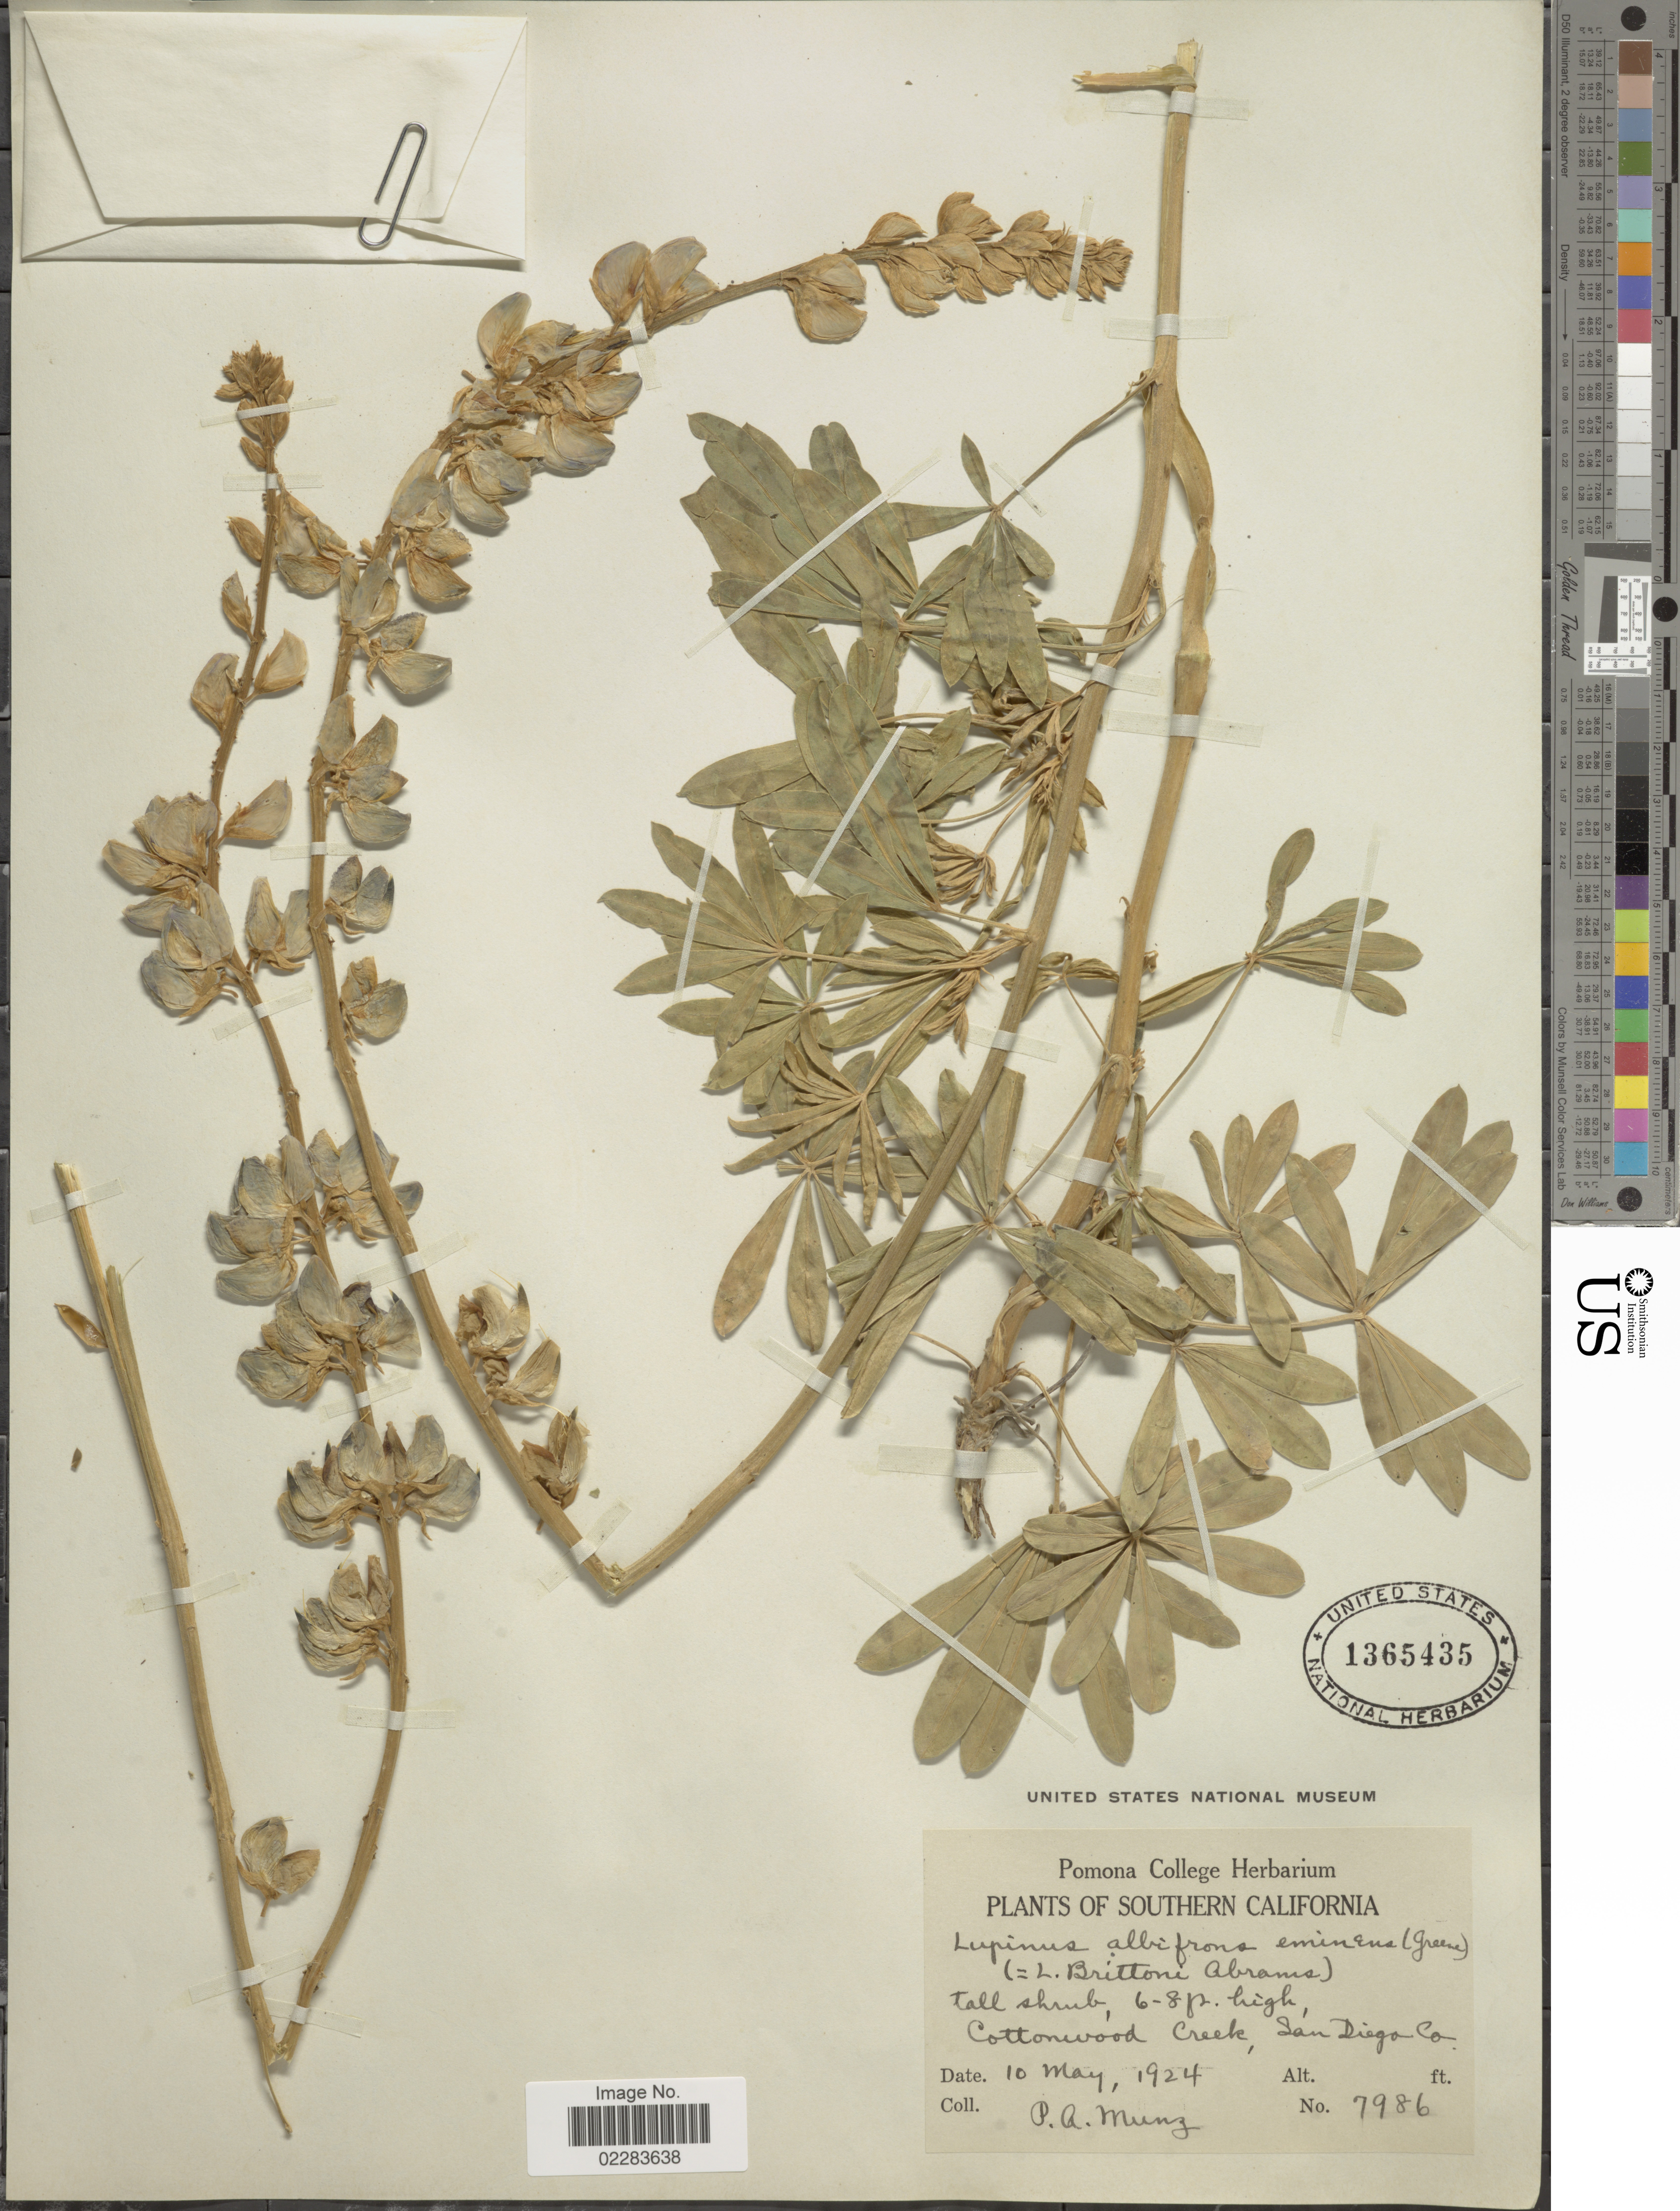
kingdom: Plantae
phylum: Tracheophyta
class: Magnoliopsida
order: Fabales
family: Fabaceae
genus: Lupinus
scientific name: Lupinus albifrons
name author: Benth.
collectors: P. A. Munz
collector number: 7986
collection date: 1924-05-10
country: United States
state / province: California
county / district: San Diego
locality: Southern California, Cottonwood Creek, San Diego Co.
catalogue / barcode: US 1365435